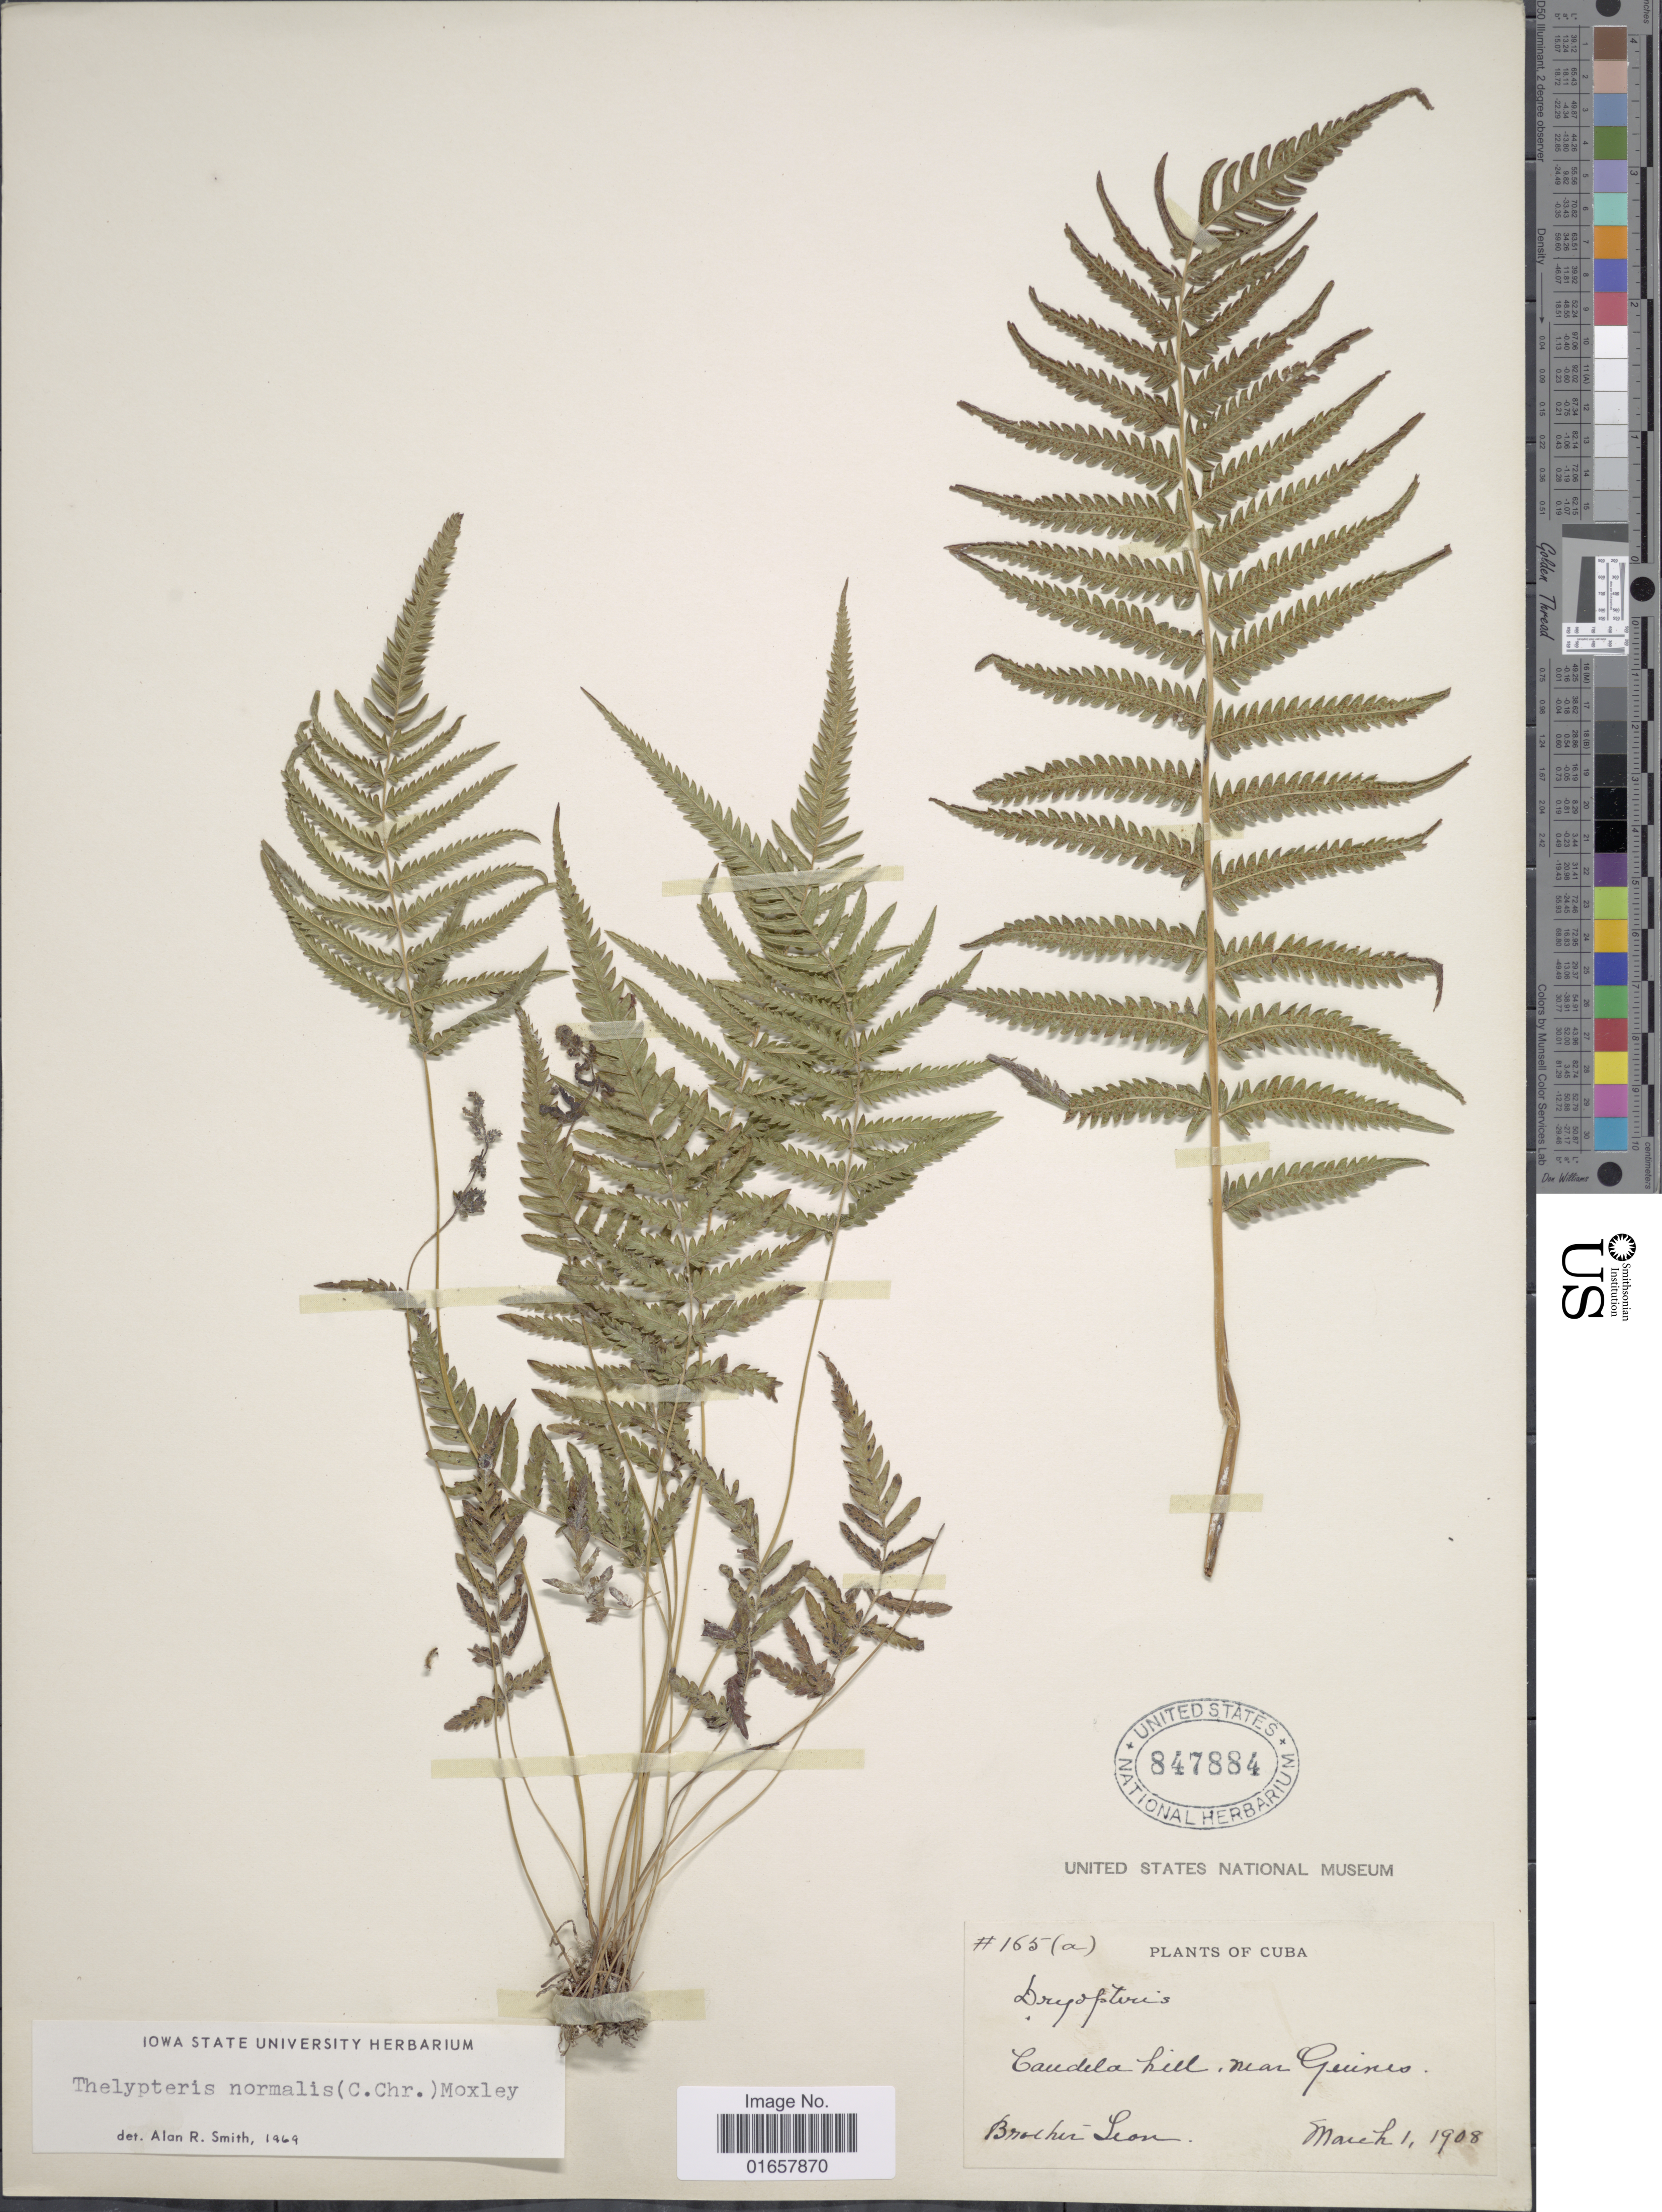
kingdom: Plantae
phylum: Tracheophyta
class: Polypodiopsida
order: Polypodiales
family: Thelypteridaceae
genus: Christella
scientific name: Christella kunthii comb. ined.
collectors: Bro. León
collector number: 165a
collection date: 1908-03-01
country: Cuba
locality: Cuba, Candela hill, near Guines.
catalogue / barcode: US 847884